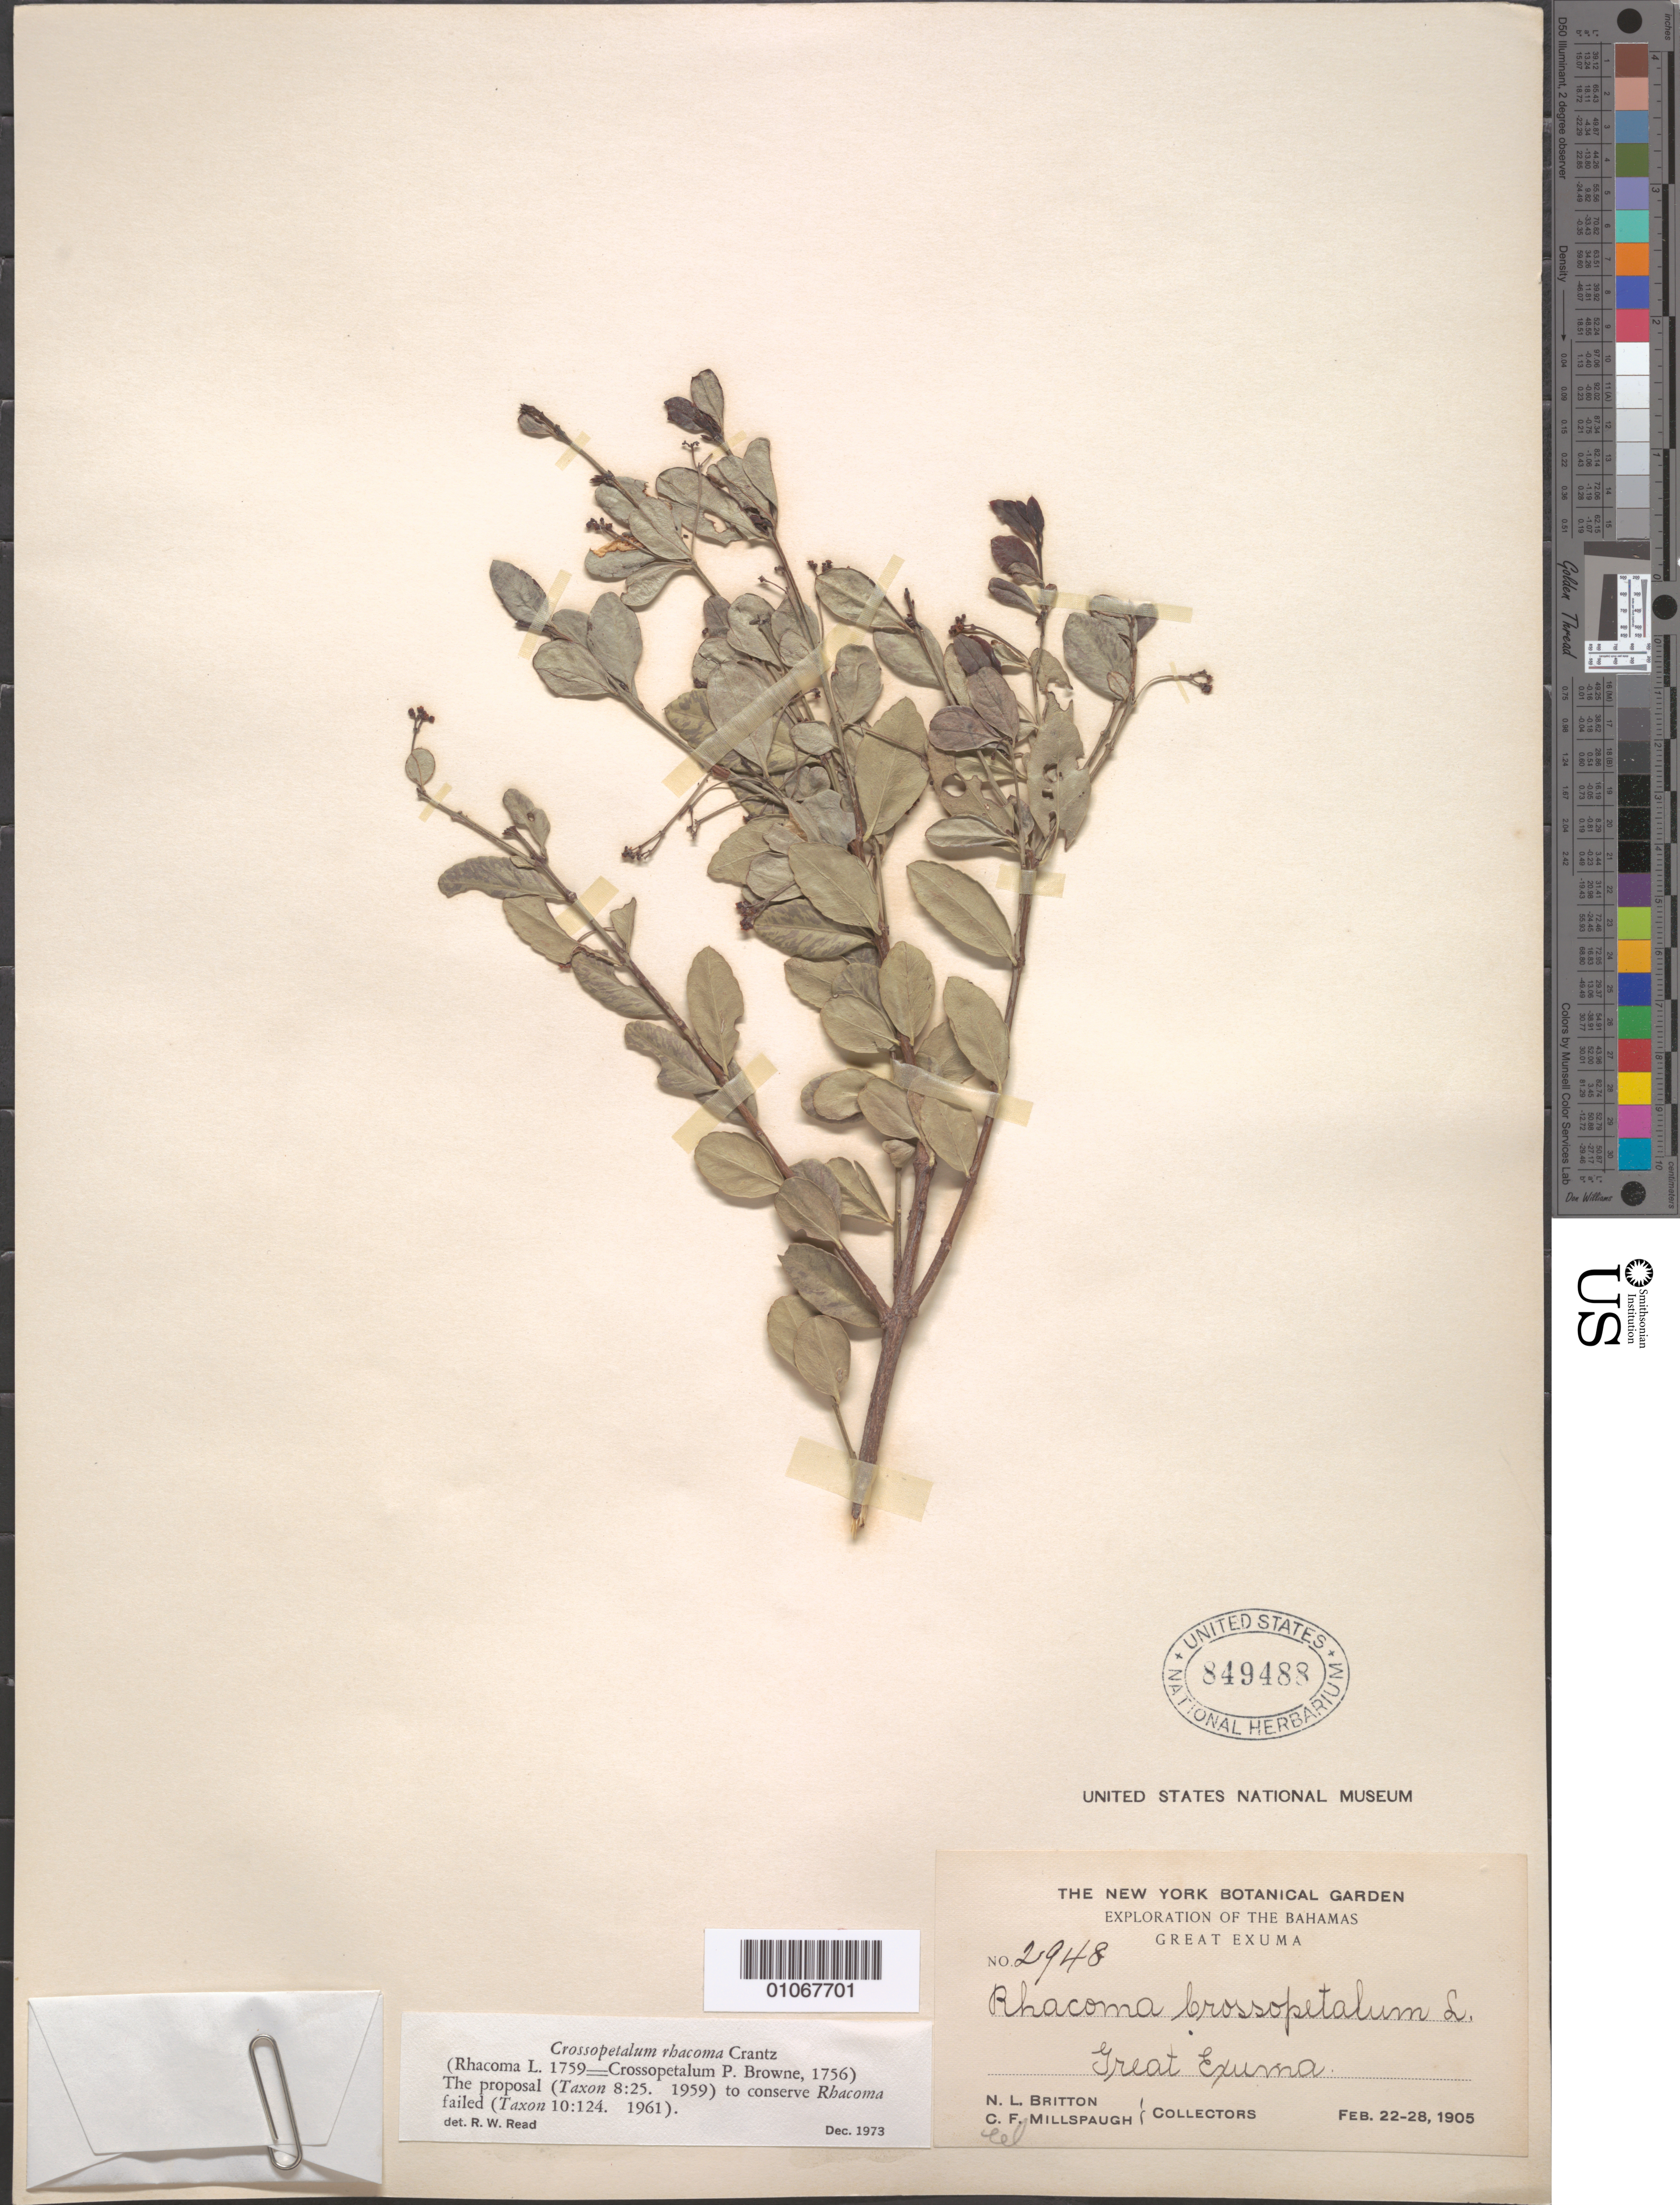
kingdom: Plantae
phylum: Tracheophyta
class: Magnoliopsida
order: Celastrales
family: Celastraceae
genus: Crossopetalum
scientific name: Crossopetalum rhacoma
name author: Crantz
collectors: N. Britton & C. F. Millspaugh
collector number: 2948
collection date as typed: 22 Feb 1905 to 28 Feb 1905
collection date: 1905-02-22/1905-02-28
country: Bahamas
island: Great Exuma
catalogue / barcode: US 849488